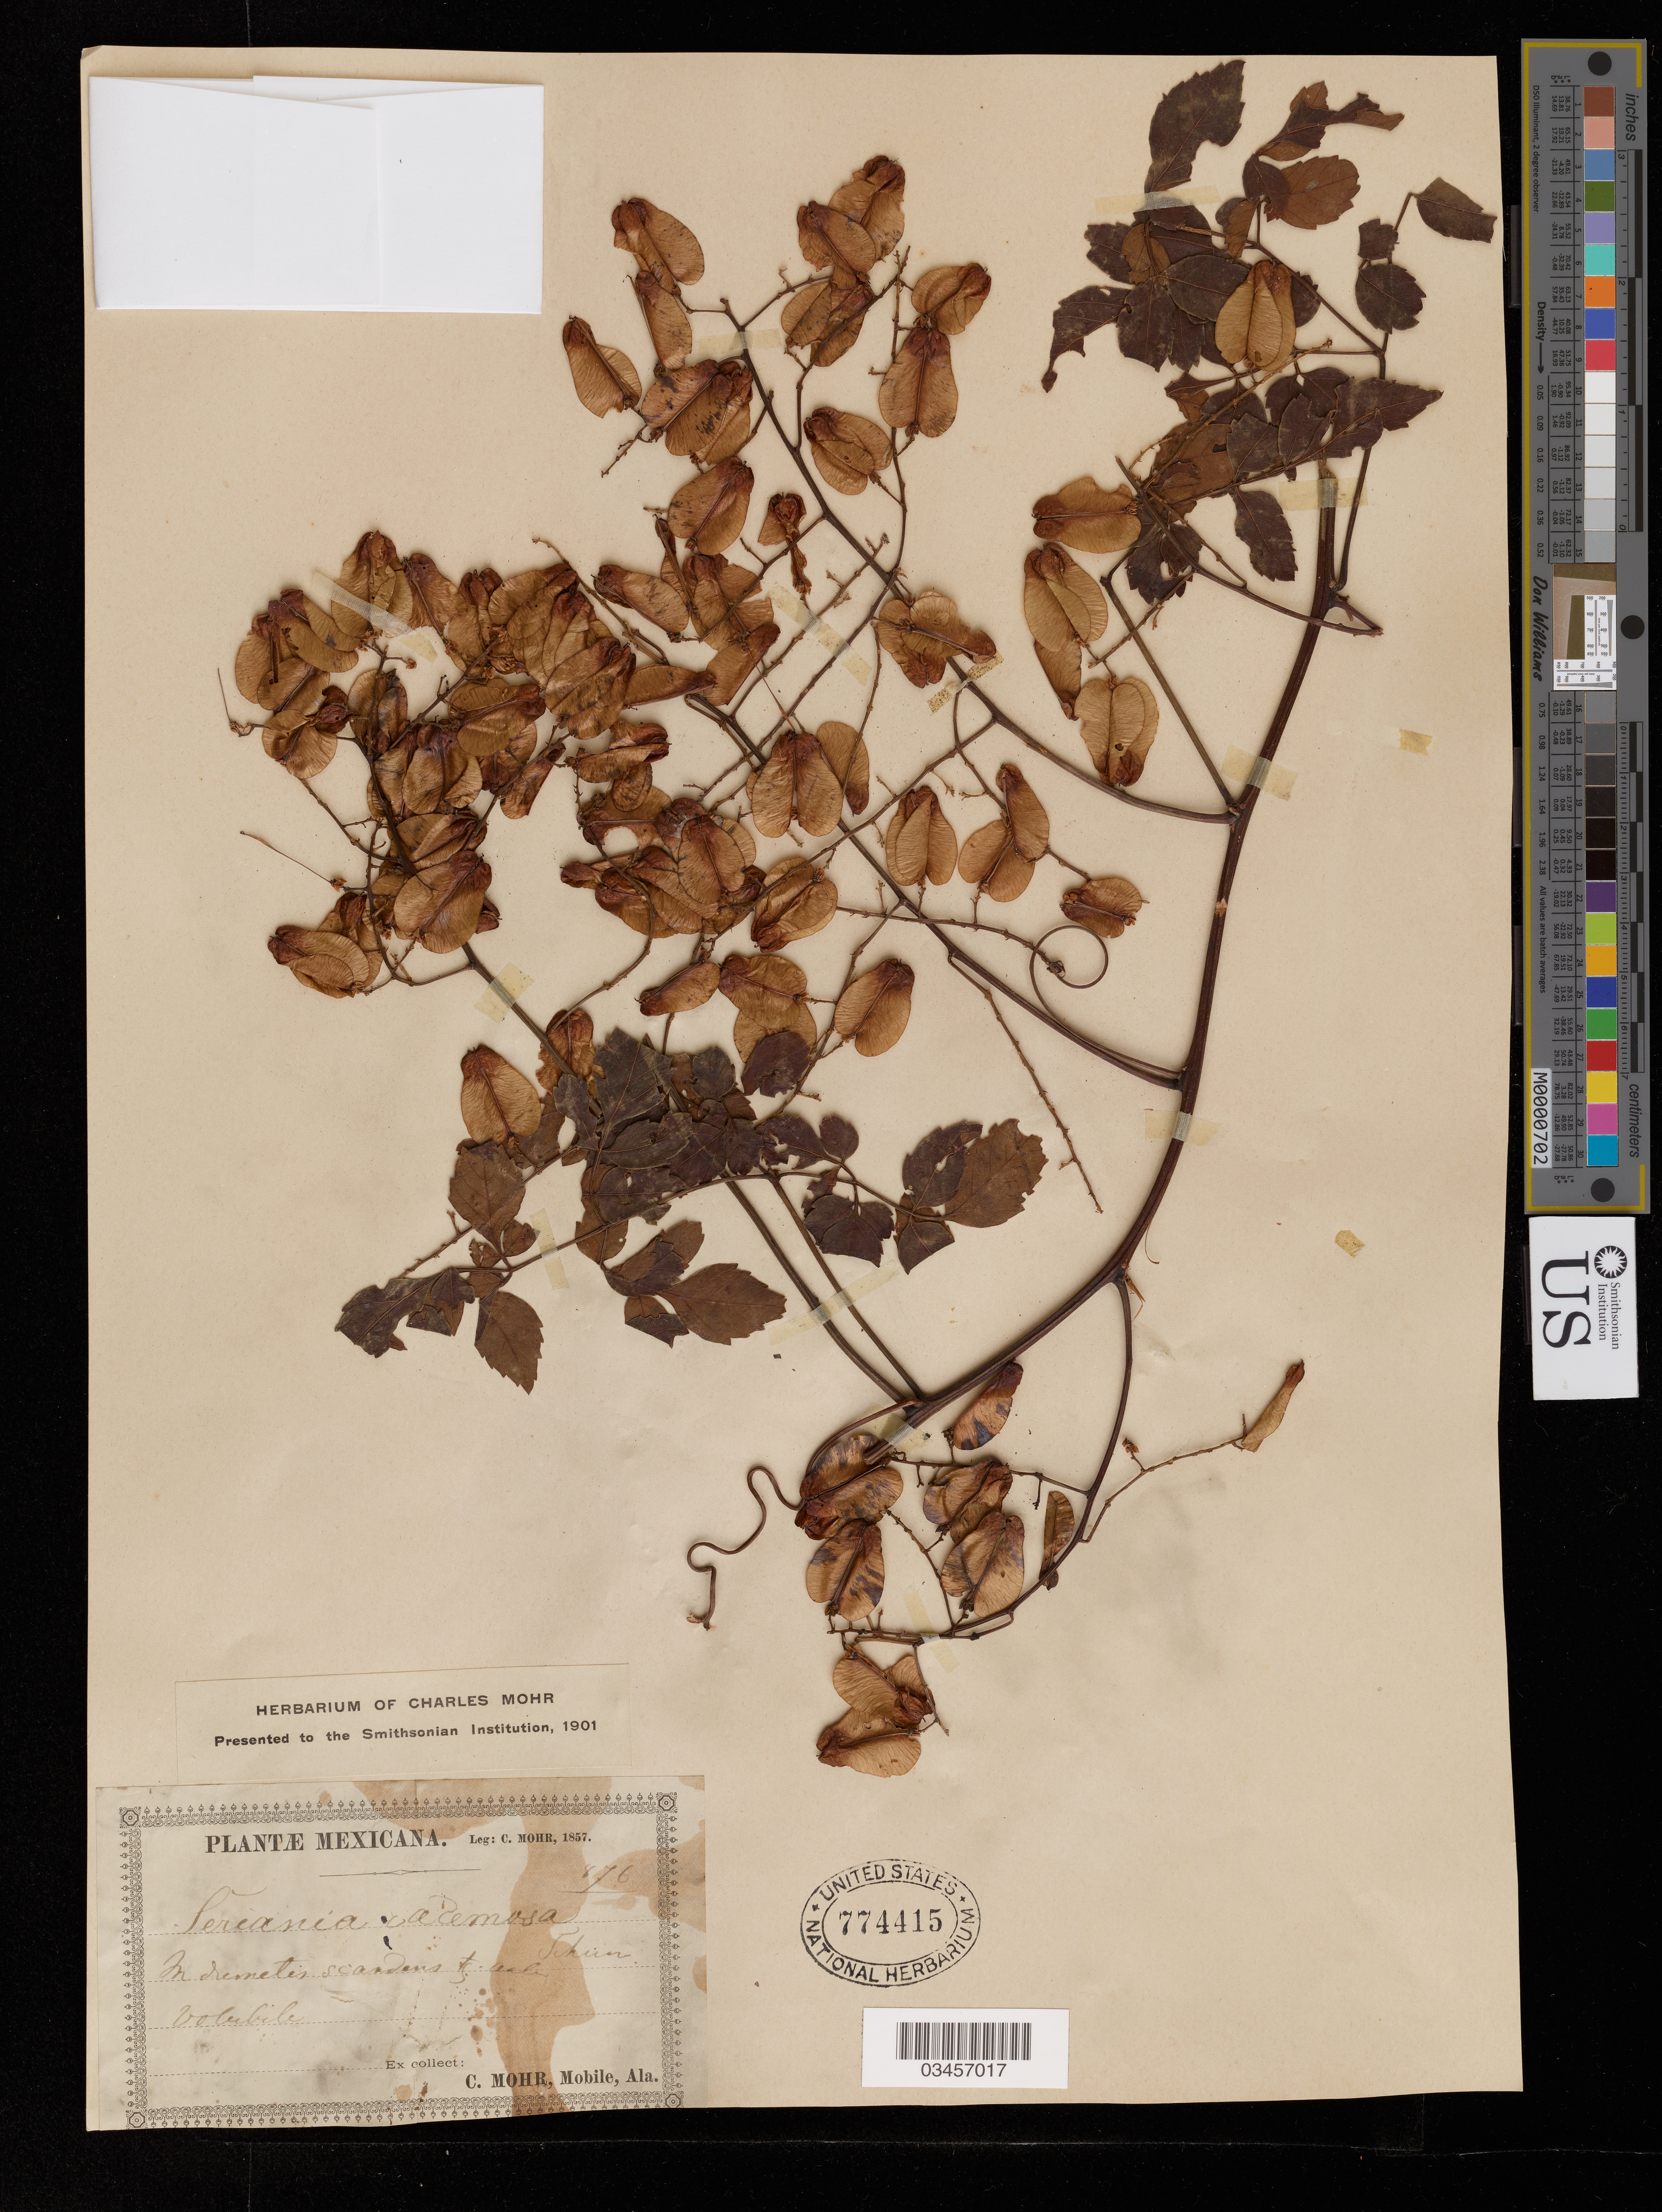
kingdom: Plantae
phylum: Tracheophyta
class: Magnoliopsida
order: Sapindales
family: Sapindaceae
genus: Serjania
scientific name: Serjania racemosa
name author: Schumach.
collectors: C. Mohr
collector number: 876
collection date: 1857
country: Mexico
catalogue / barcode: US 774415